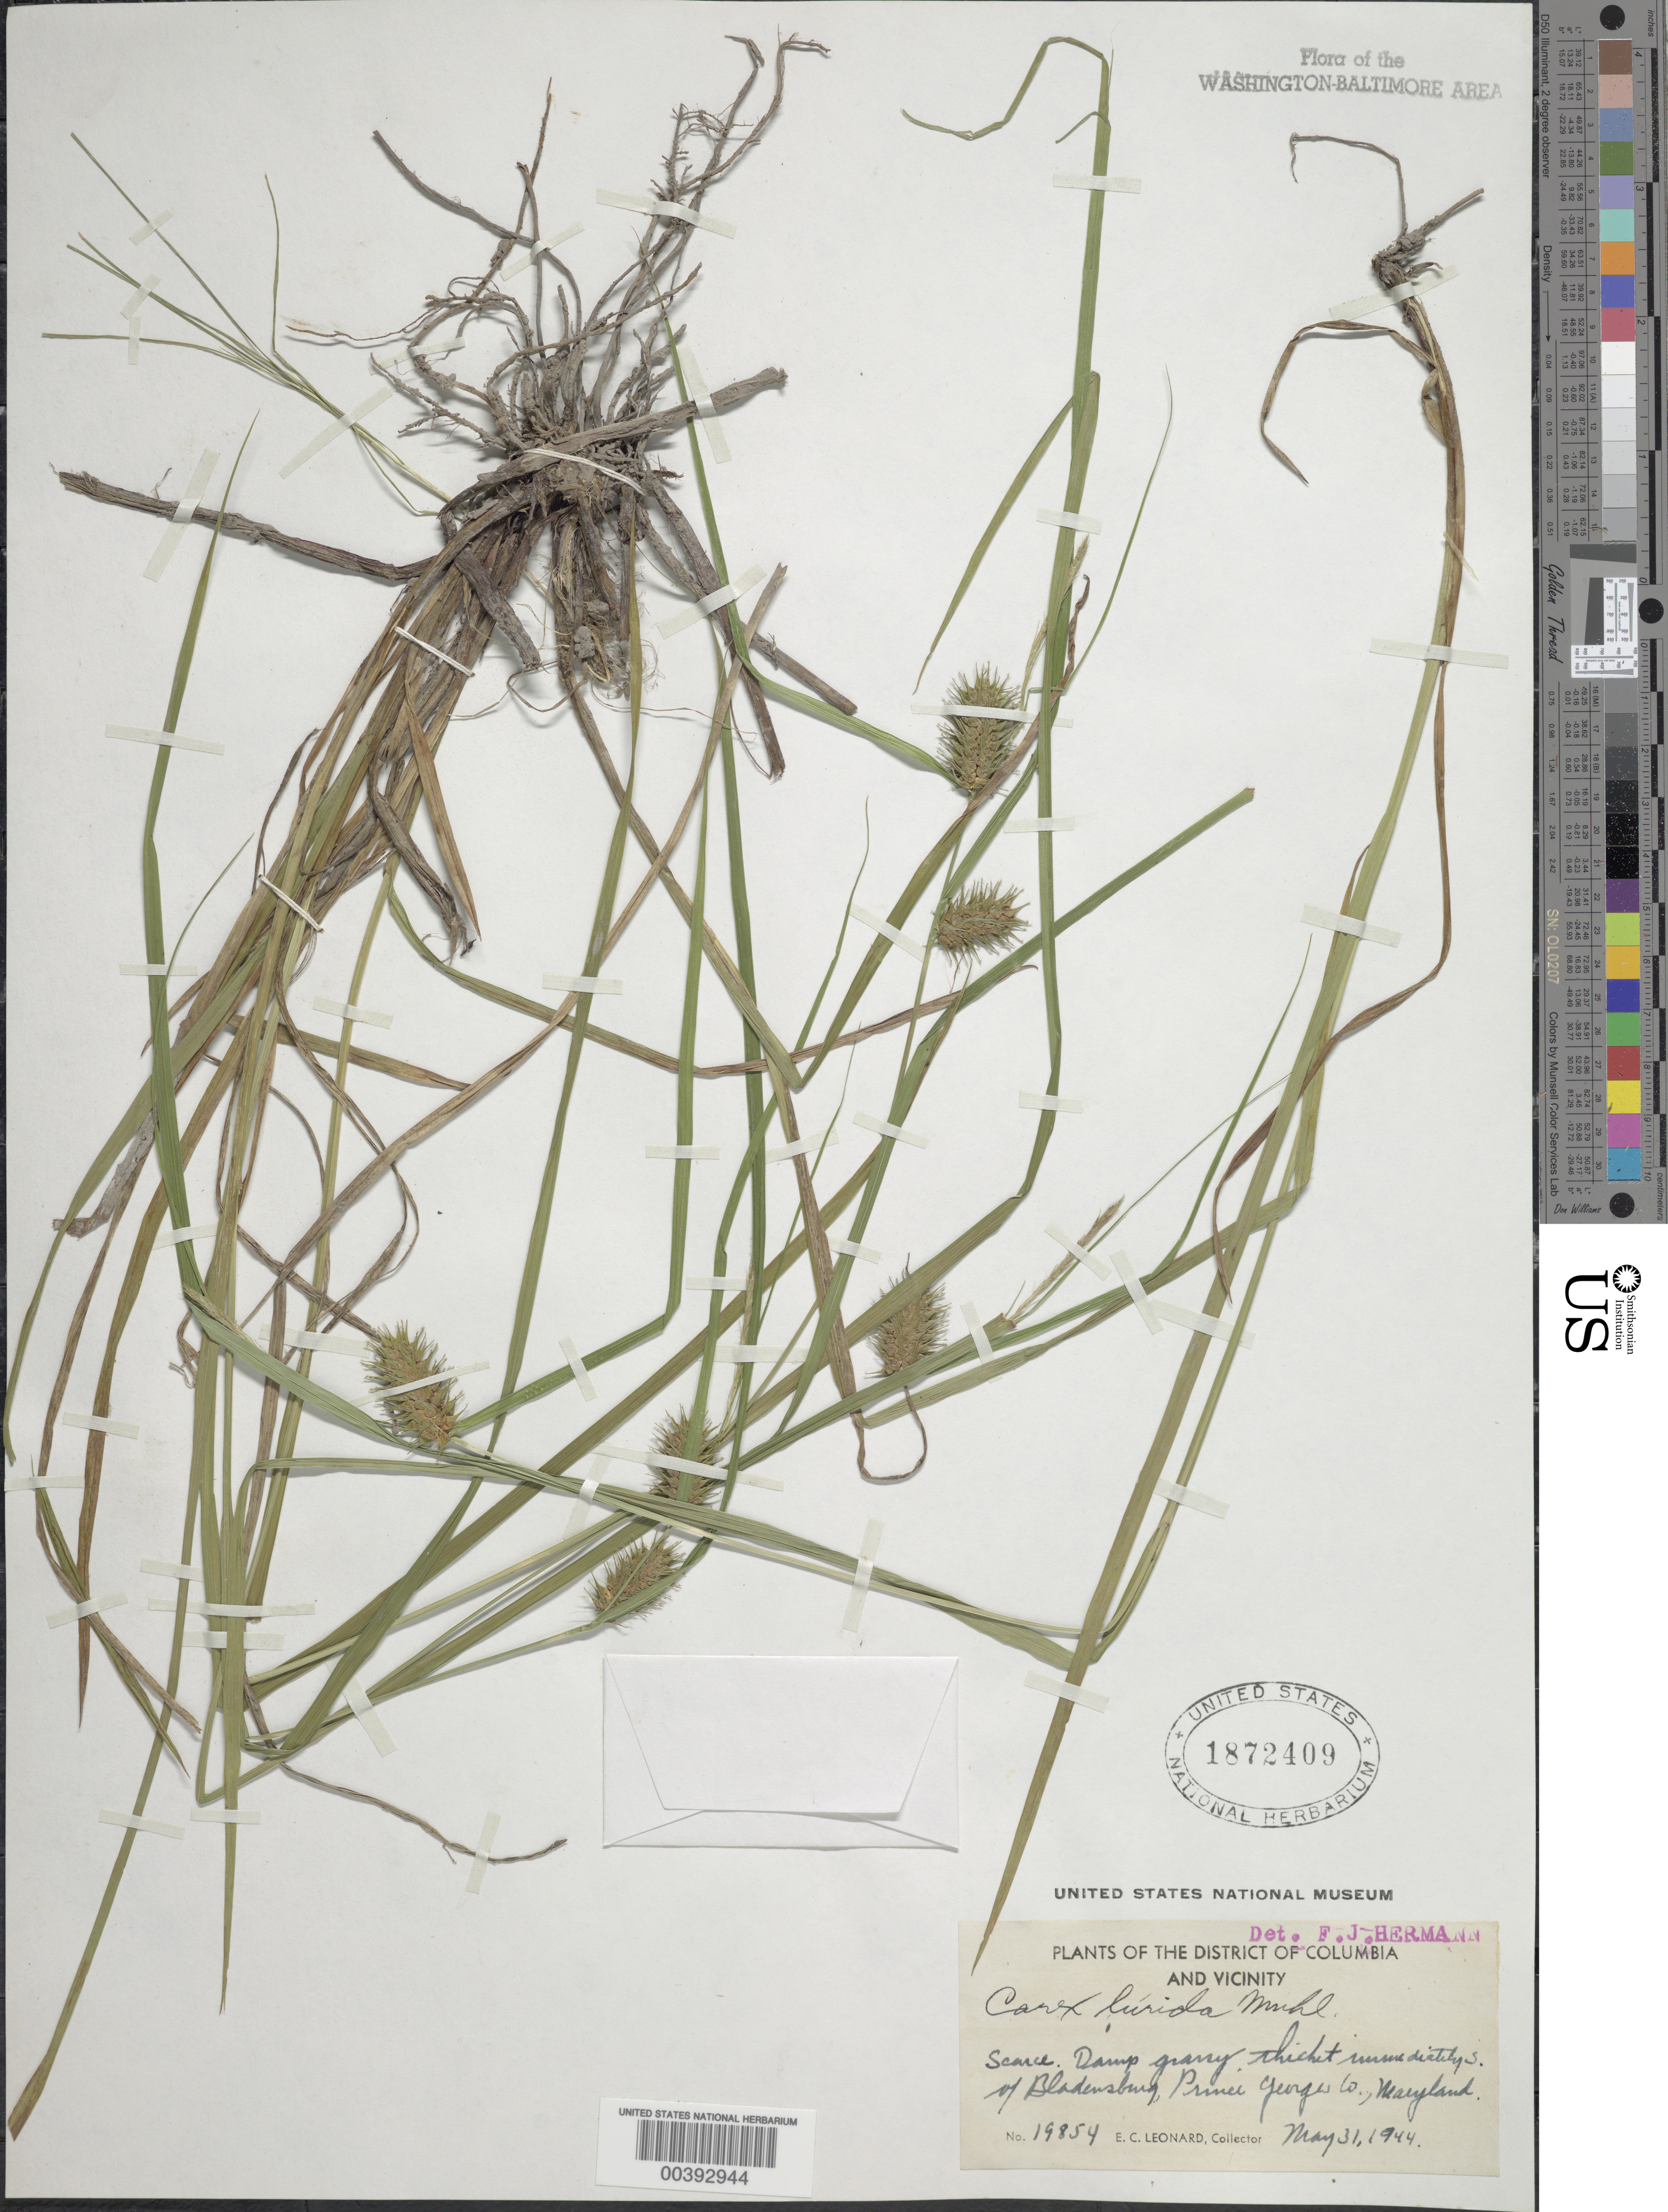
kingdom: Plantae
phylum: Tracheophyta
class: Liliopsida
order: Poales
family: Cyperaceae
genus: Carex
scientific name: Carex lurida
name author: Wahlenb.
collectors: E. C. Leonard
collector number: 19854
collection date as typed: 31 May 1944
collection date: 1944-05-31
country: United States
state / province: Maryland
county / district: Prince George's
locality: South of Bladensburg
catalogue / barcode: US 1872409